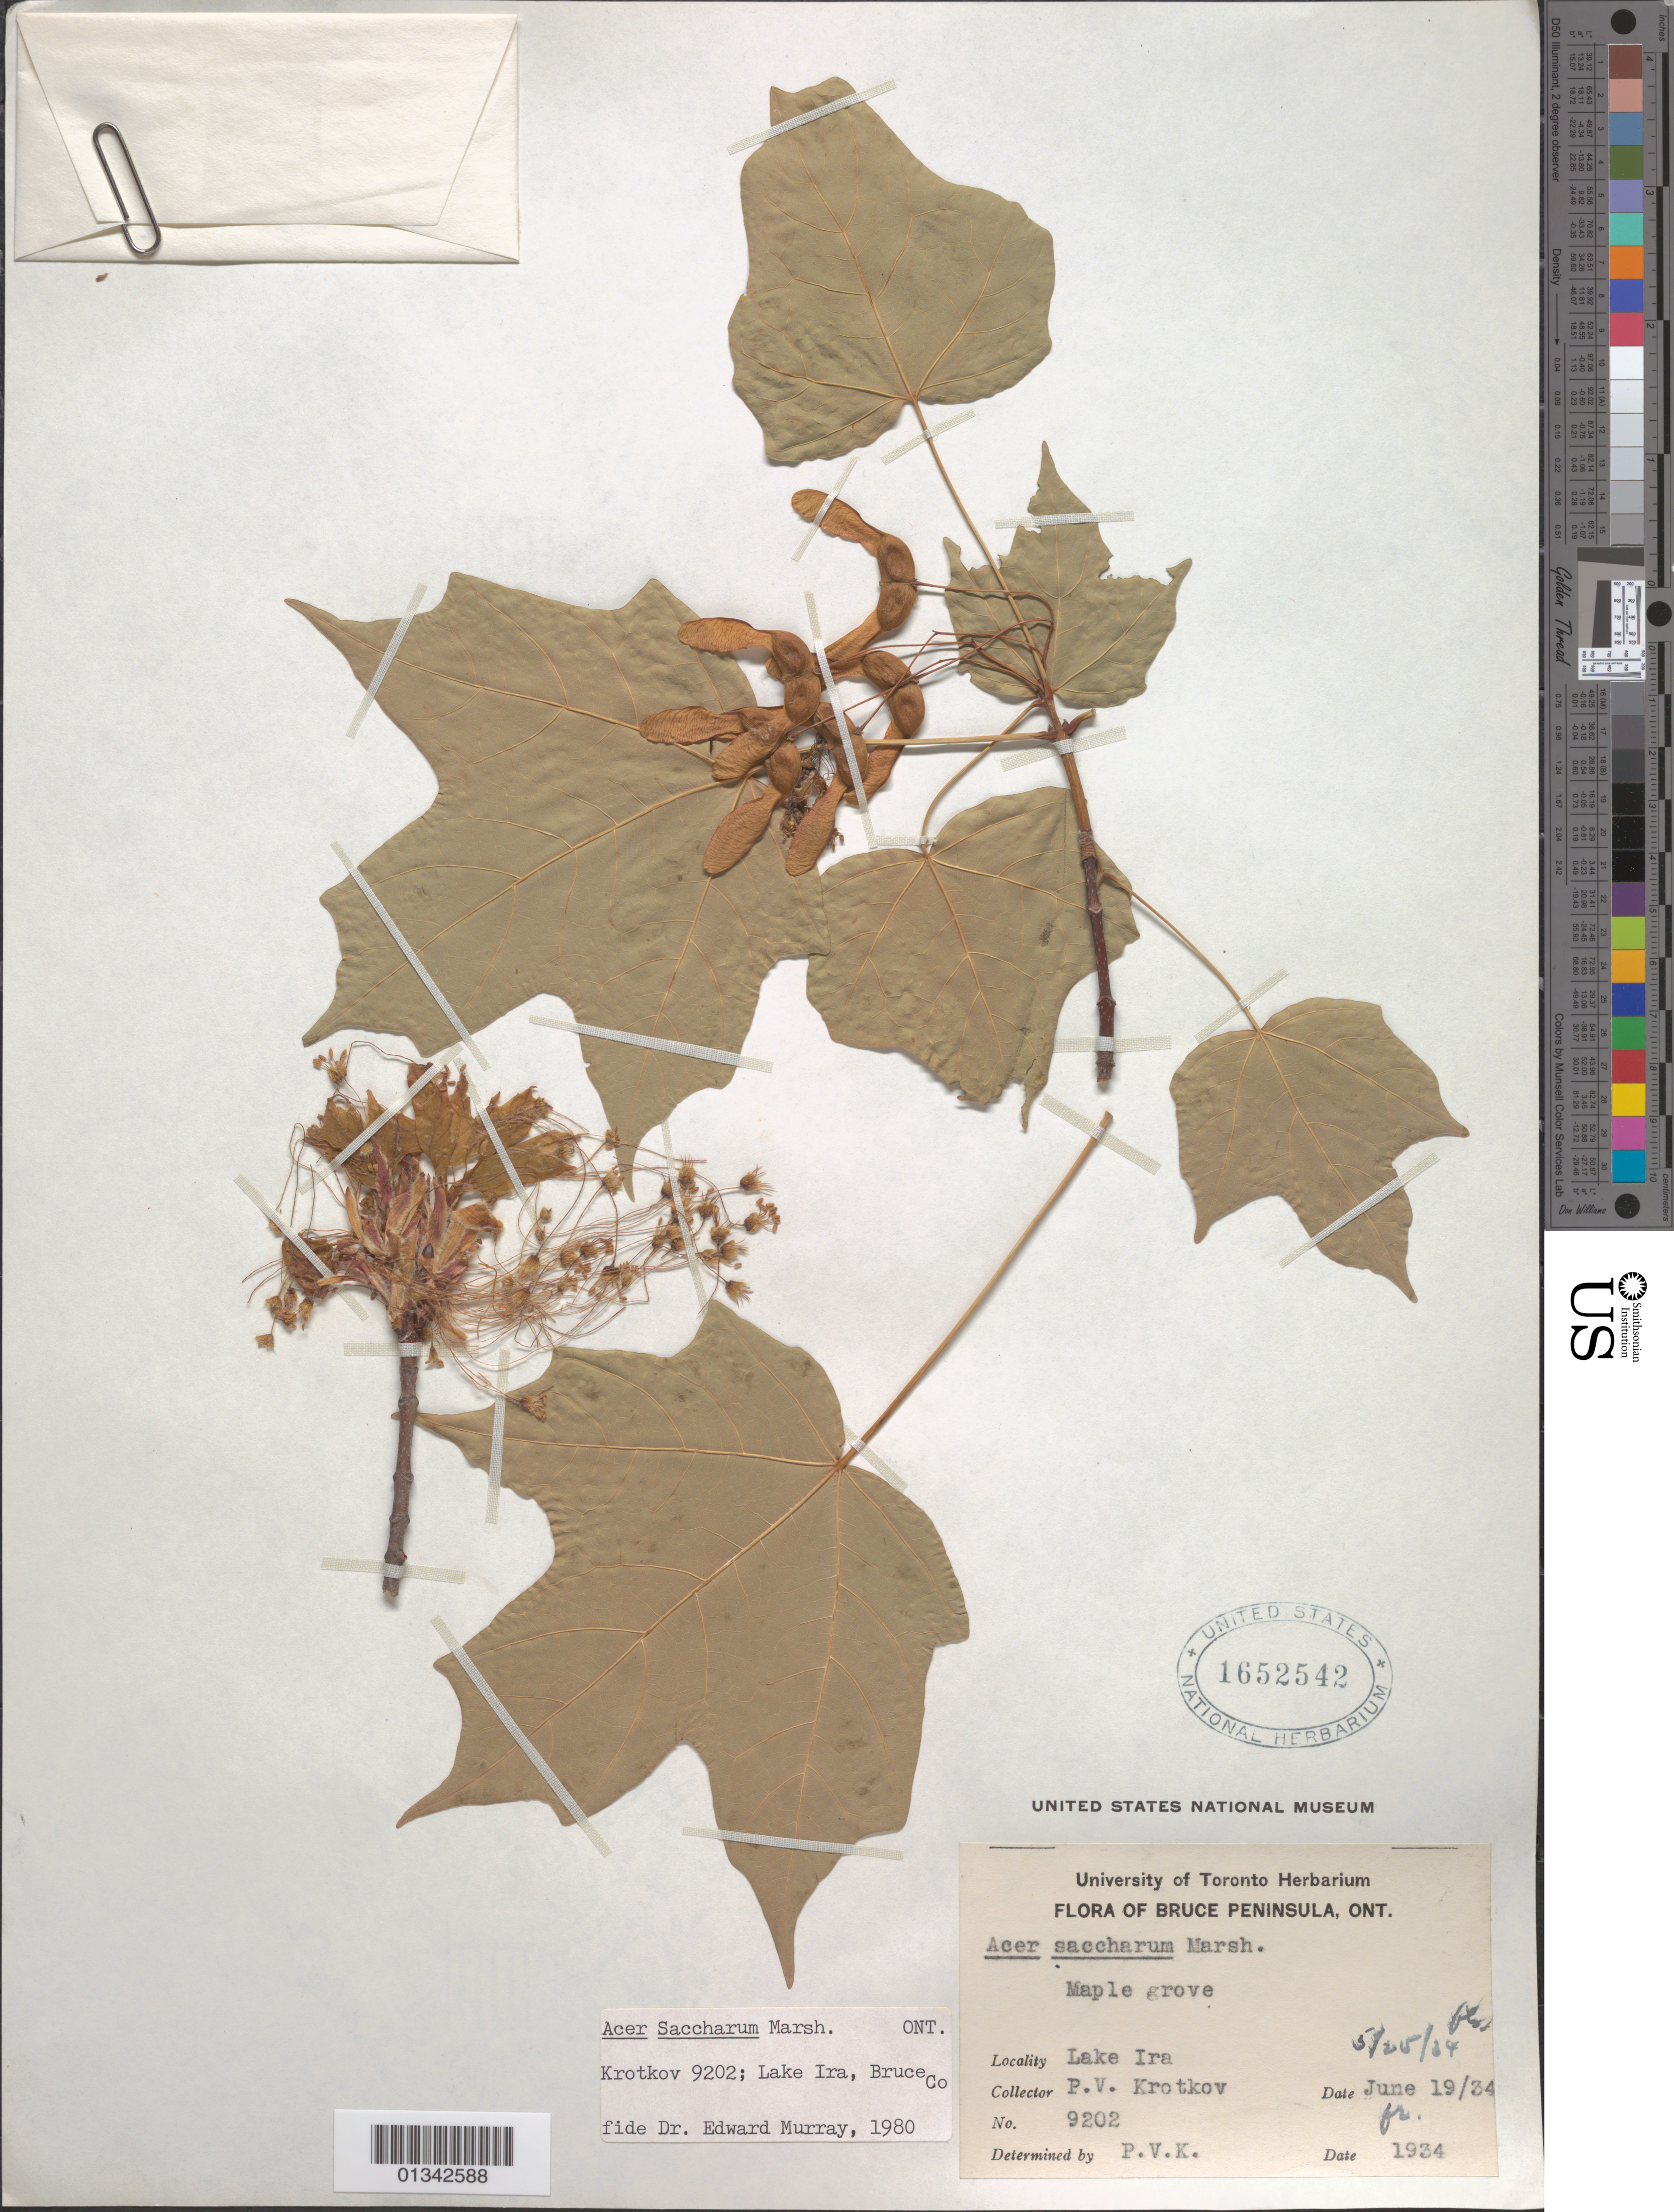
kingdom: Plantae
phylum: Tracheophyta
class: Magnoliopsida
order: Sapindales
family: Sapindaceae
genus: Acer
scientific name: Acer saccharum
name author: Marshall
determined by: Murray, Edward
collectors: P. V. Krotkov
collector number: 9202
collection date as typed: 5/25/1934 fls; 19 jun 1924 fr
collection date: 1934-06-19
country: Canada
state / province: Ontario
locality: Bruce Peninsula,Lake Ira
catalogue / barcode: US 1652542